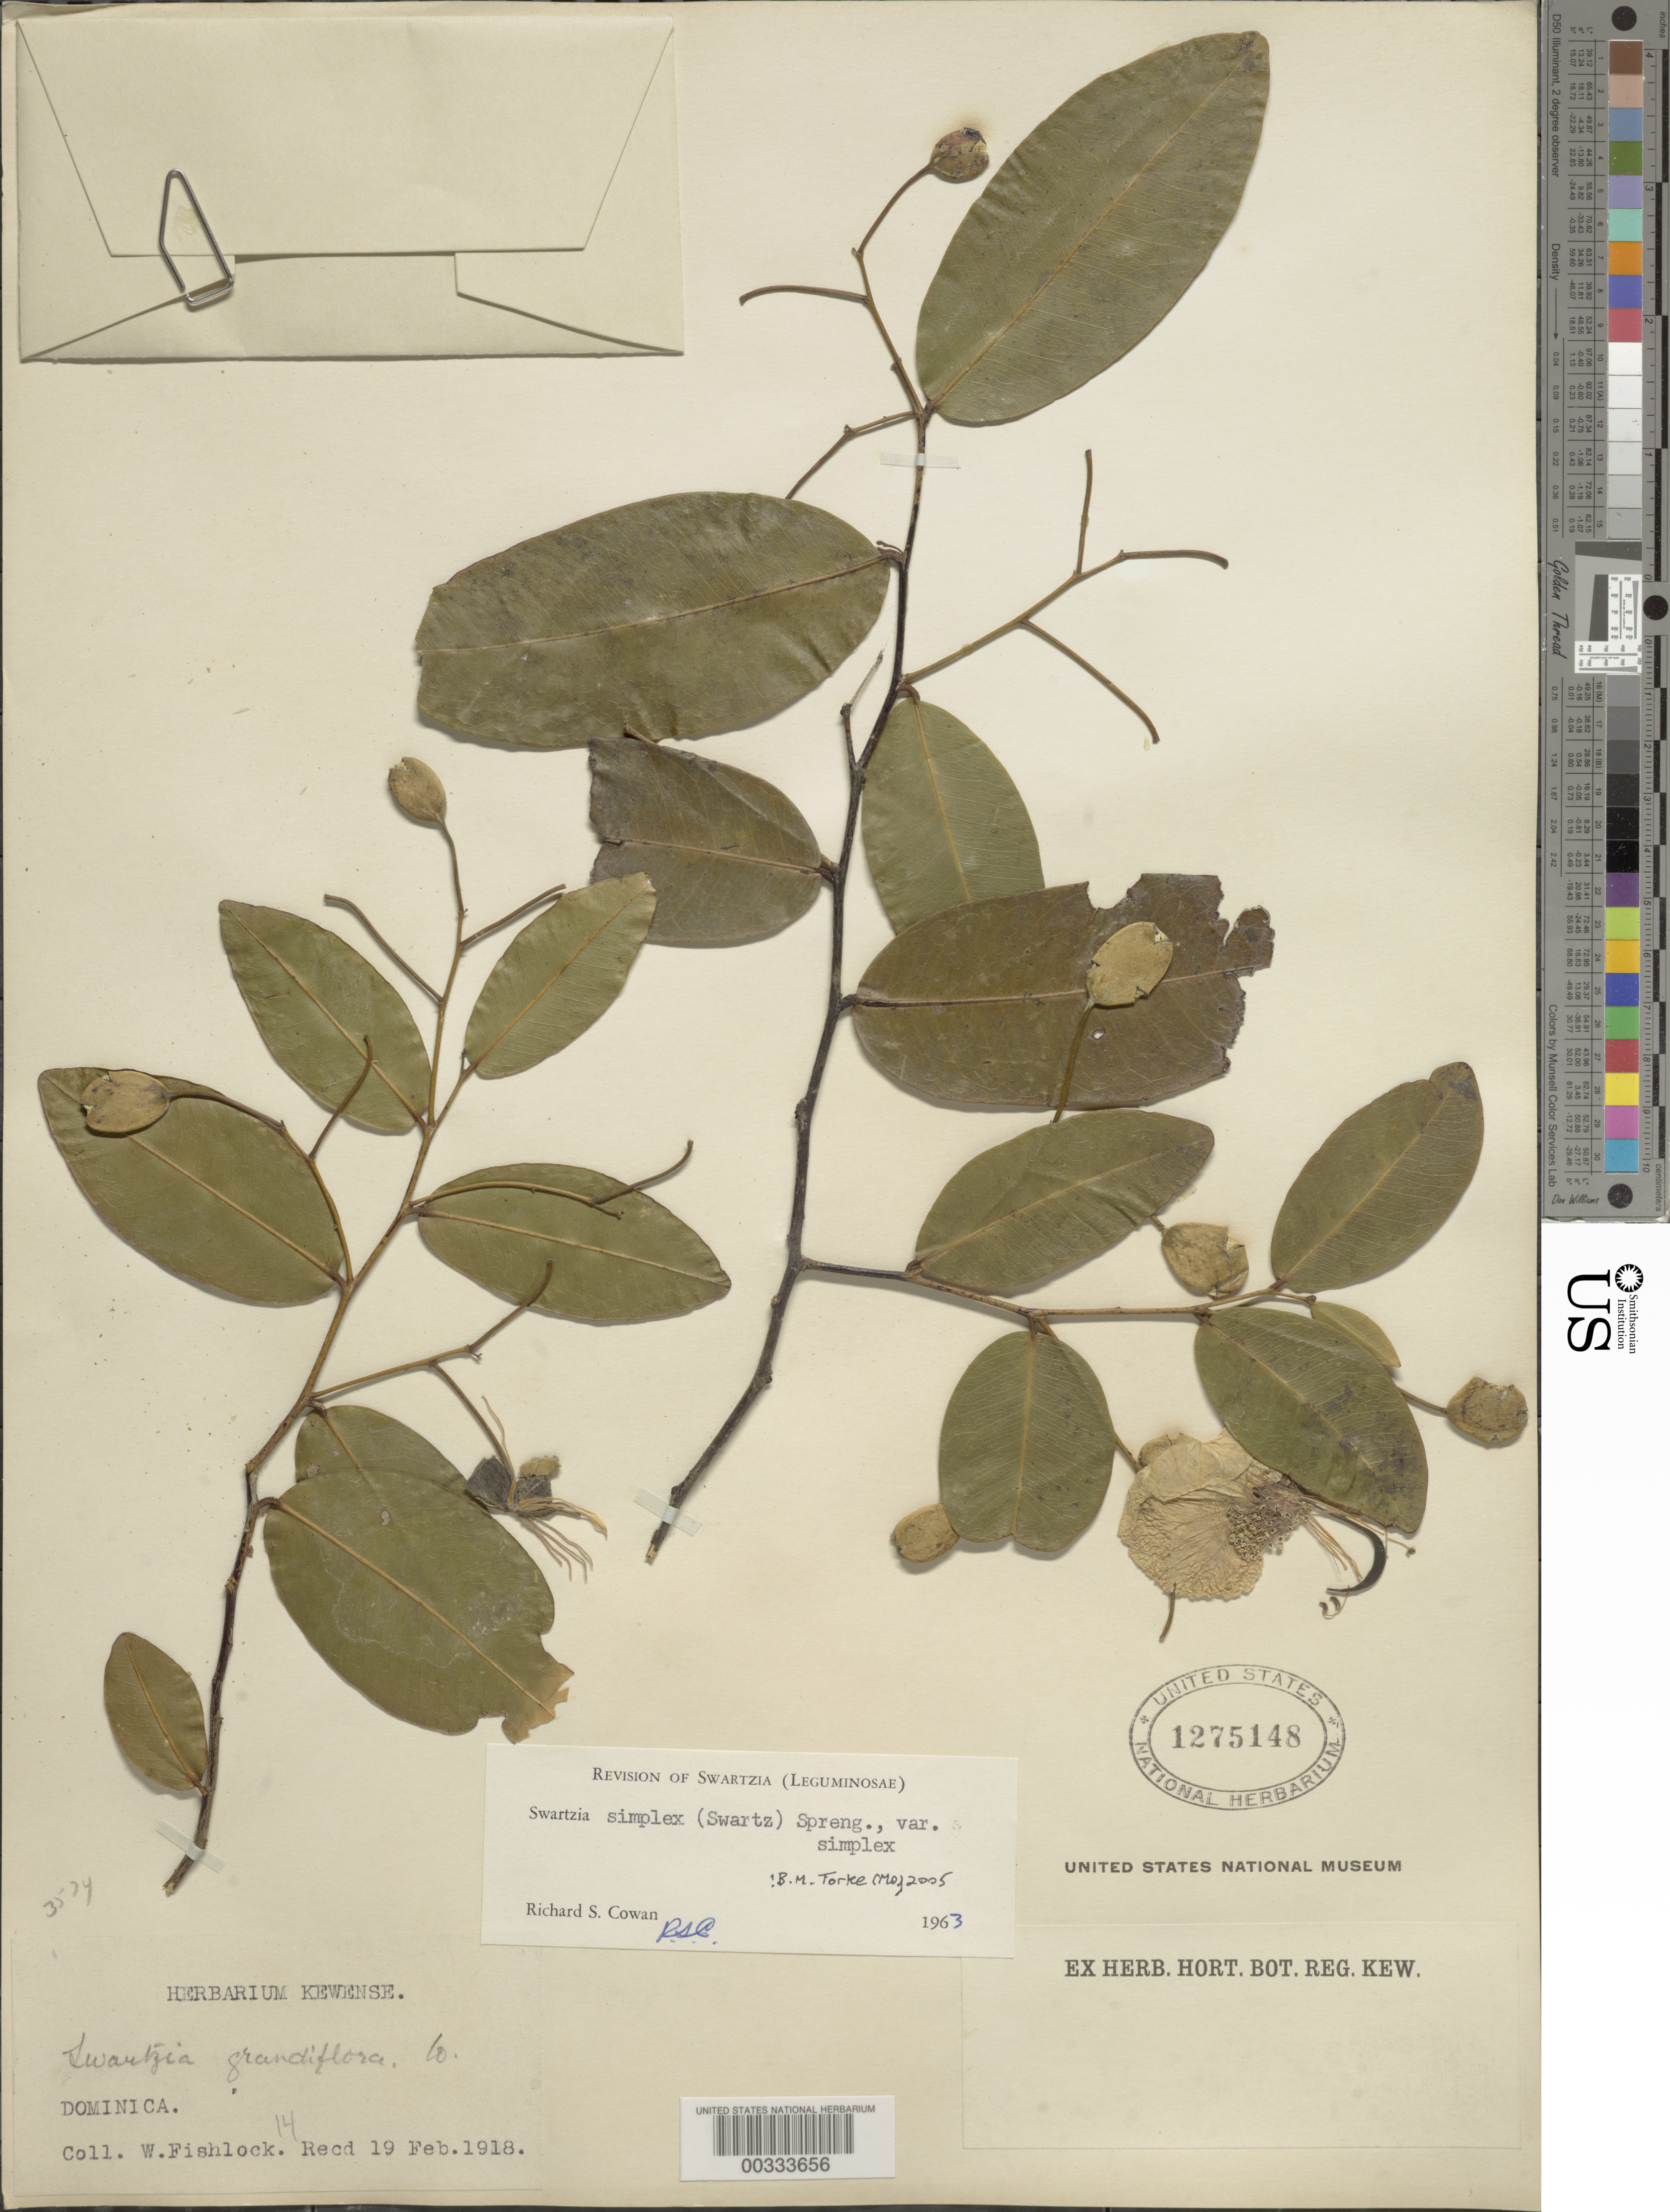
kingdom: Plantae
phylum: Tracheophyta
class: Magnoliopsida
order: Fabales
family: Fabaceae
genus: Swartzia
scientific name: Swartzia simplex var. simplex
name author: (Sw.) Spreng.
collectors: W. Fishlock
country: Dominica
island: Dominica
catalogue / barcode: US 1275148